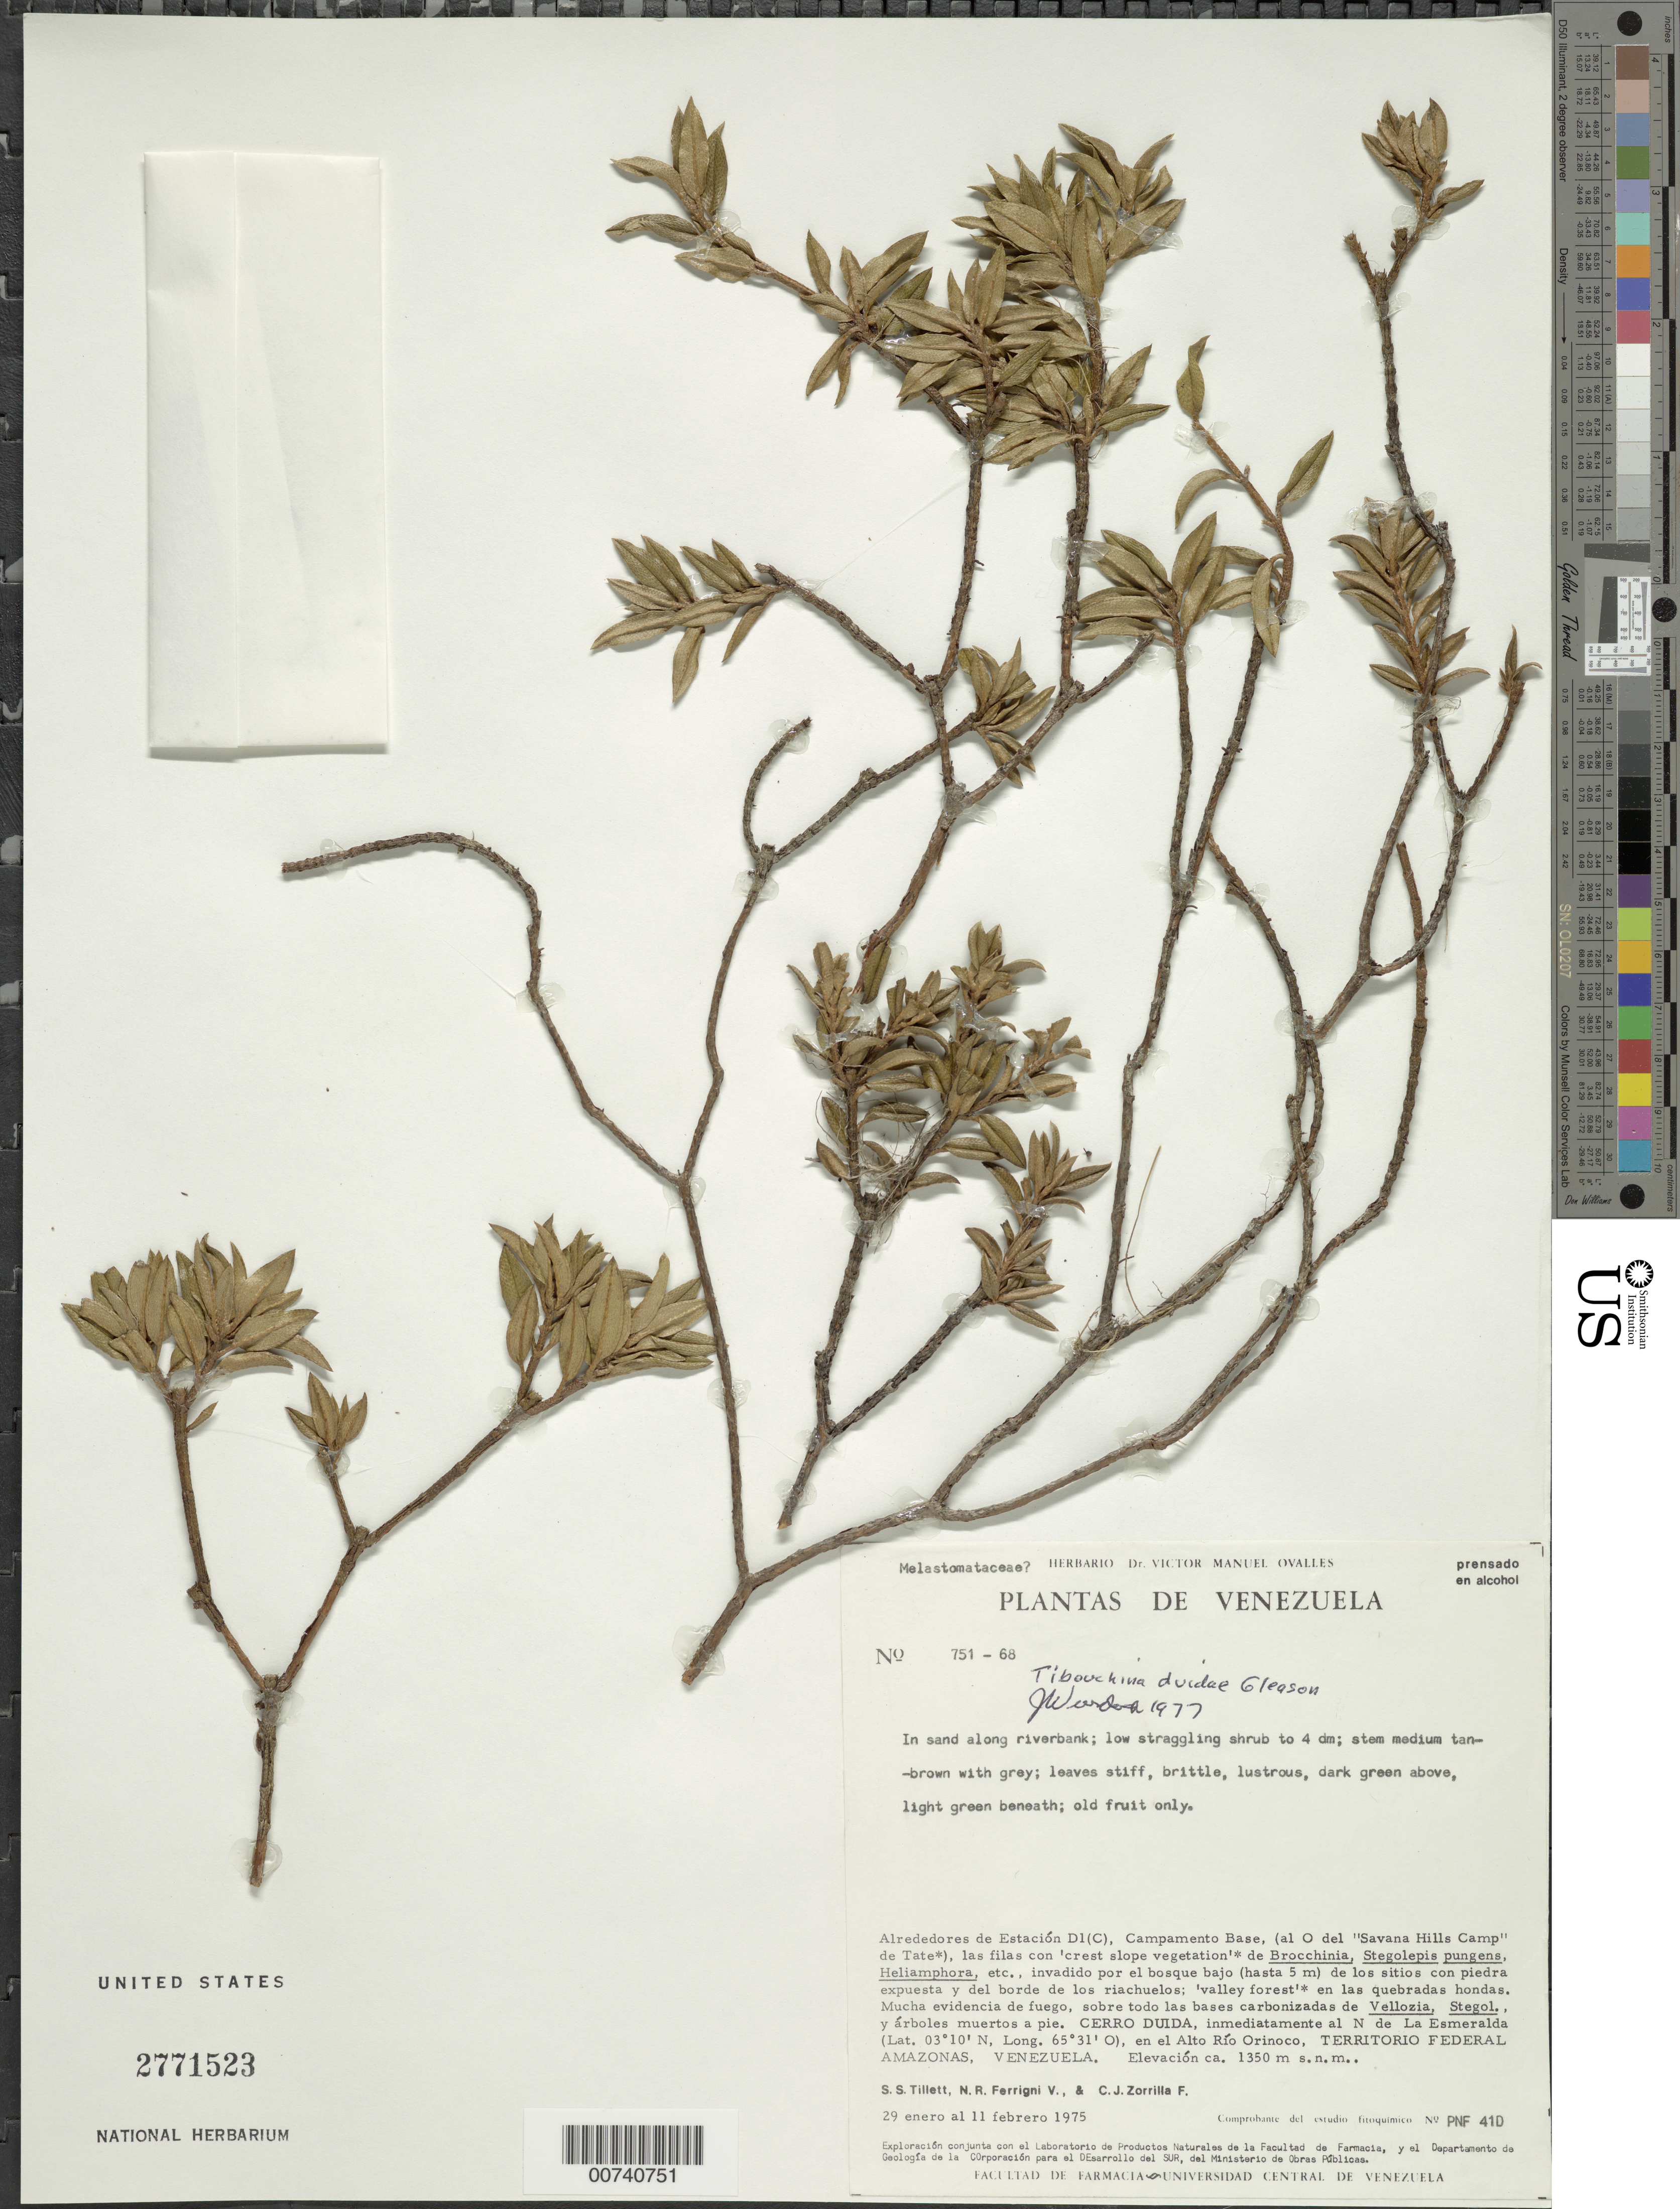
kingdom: Plantae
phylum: Tracheophyta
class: Magnoliopsida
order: Myrtales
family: Melastomataceae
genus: Tibouchina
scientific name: Tibouchina duidae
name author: Gleason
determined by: Wurdack, John J., (US), US (UNITED STATES)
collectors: S. S. Tillett, N. Ferrigni V. & C. Zorrilla F.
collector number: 751 68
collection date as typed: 29-Jan-75 to 11-Feb-75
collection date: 1975-01-29/1975-02-11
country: Venezuela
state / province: Amazonas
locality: Cerro Duida, N de Esmeralda, Alto Río Orinoco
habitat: In sand along riverbank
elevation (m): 1350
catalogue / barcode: US 2771523